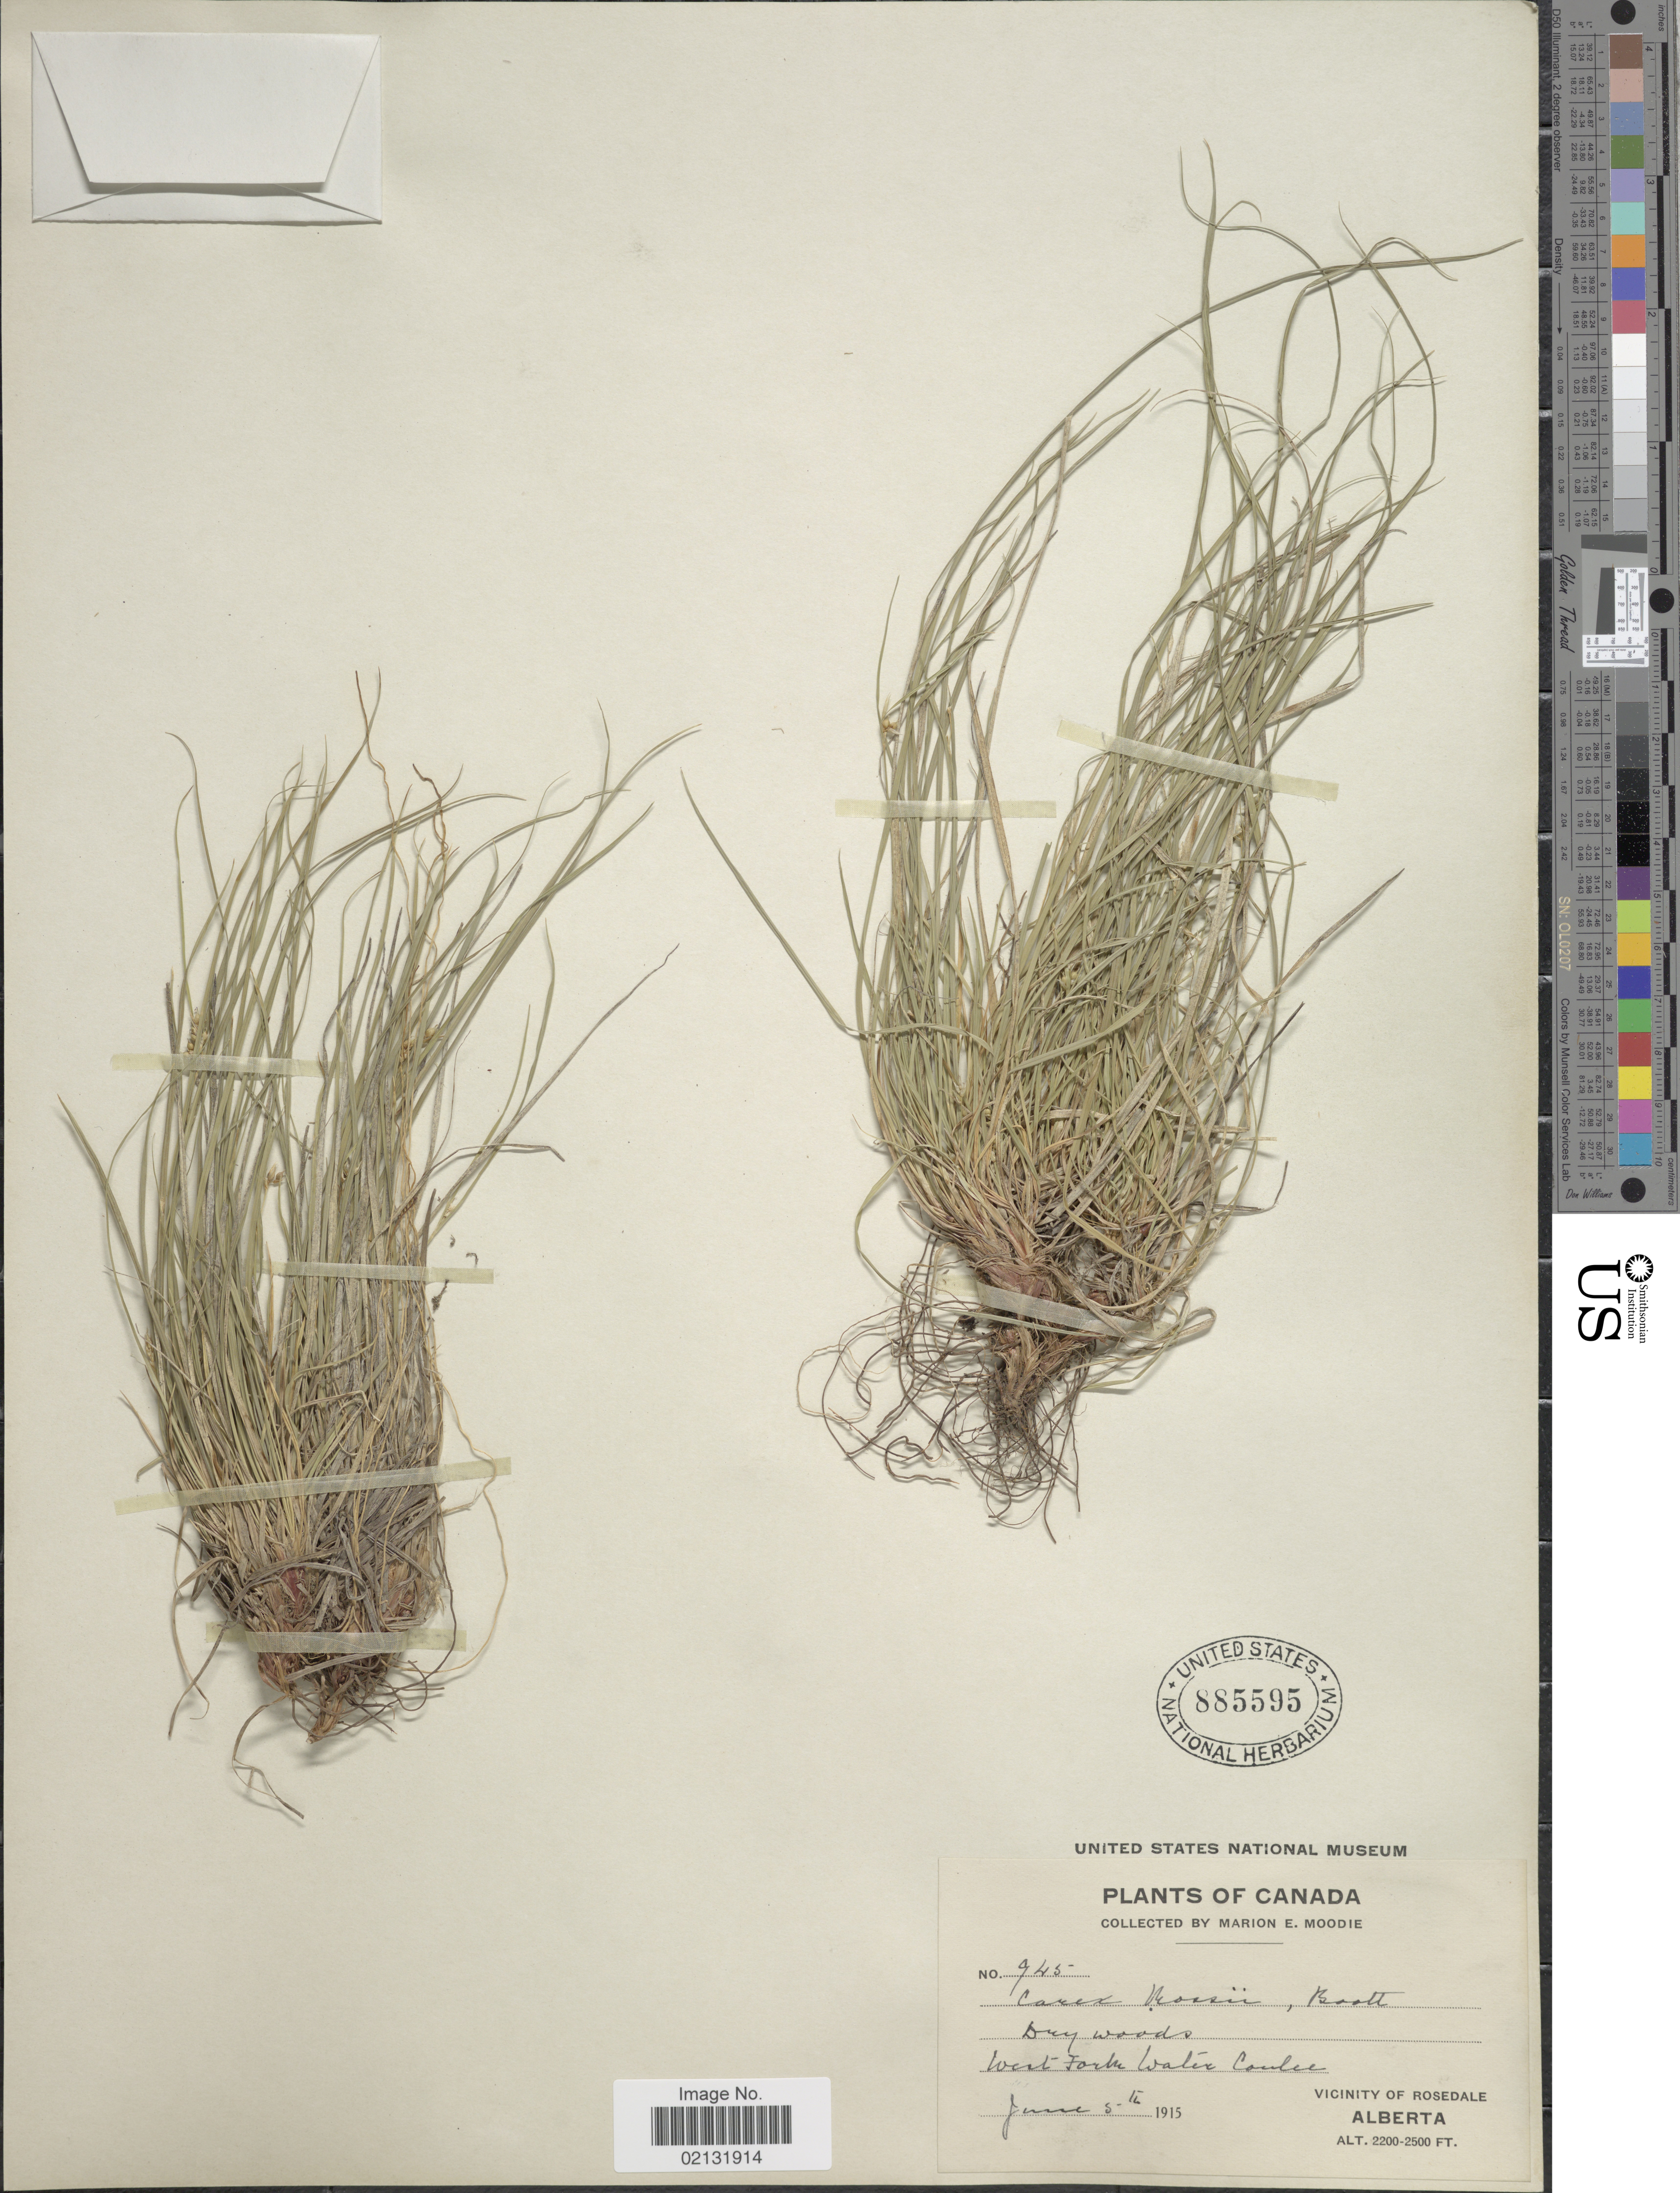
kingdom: Plantae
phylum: Tracheophyta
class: Liliopsida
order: Poales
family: Cyperaceae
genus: Carex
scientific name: Carex rossii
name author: Boott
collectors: M. E. Moodie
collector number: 945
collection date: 1915-06-05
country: Canada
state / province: Alberta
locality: West Fork Water Coulee, Vicinity of Rosedale, Alberta.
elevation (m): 671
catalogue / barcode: US 885595